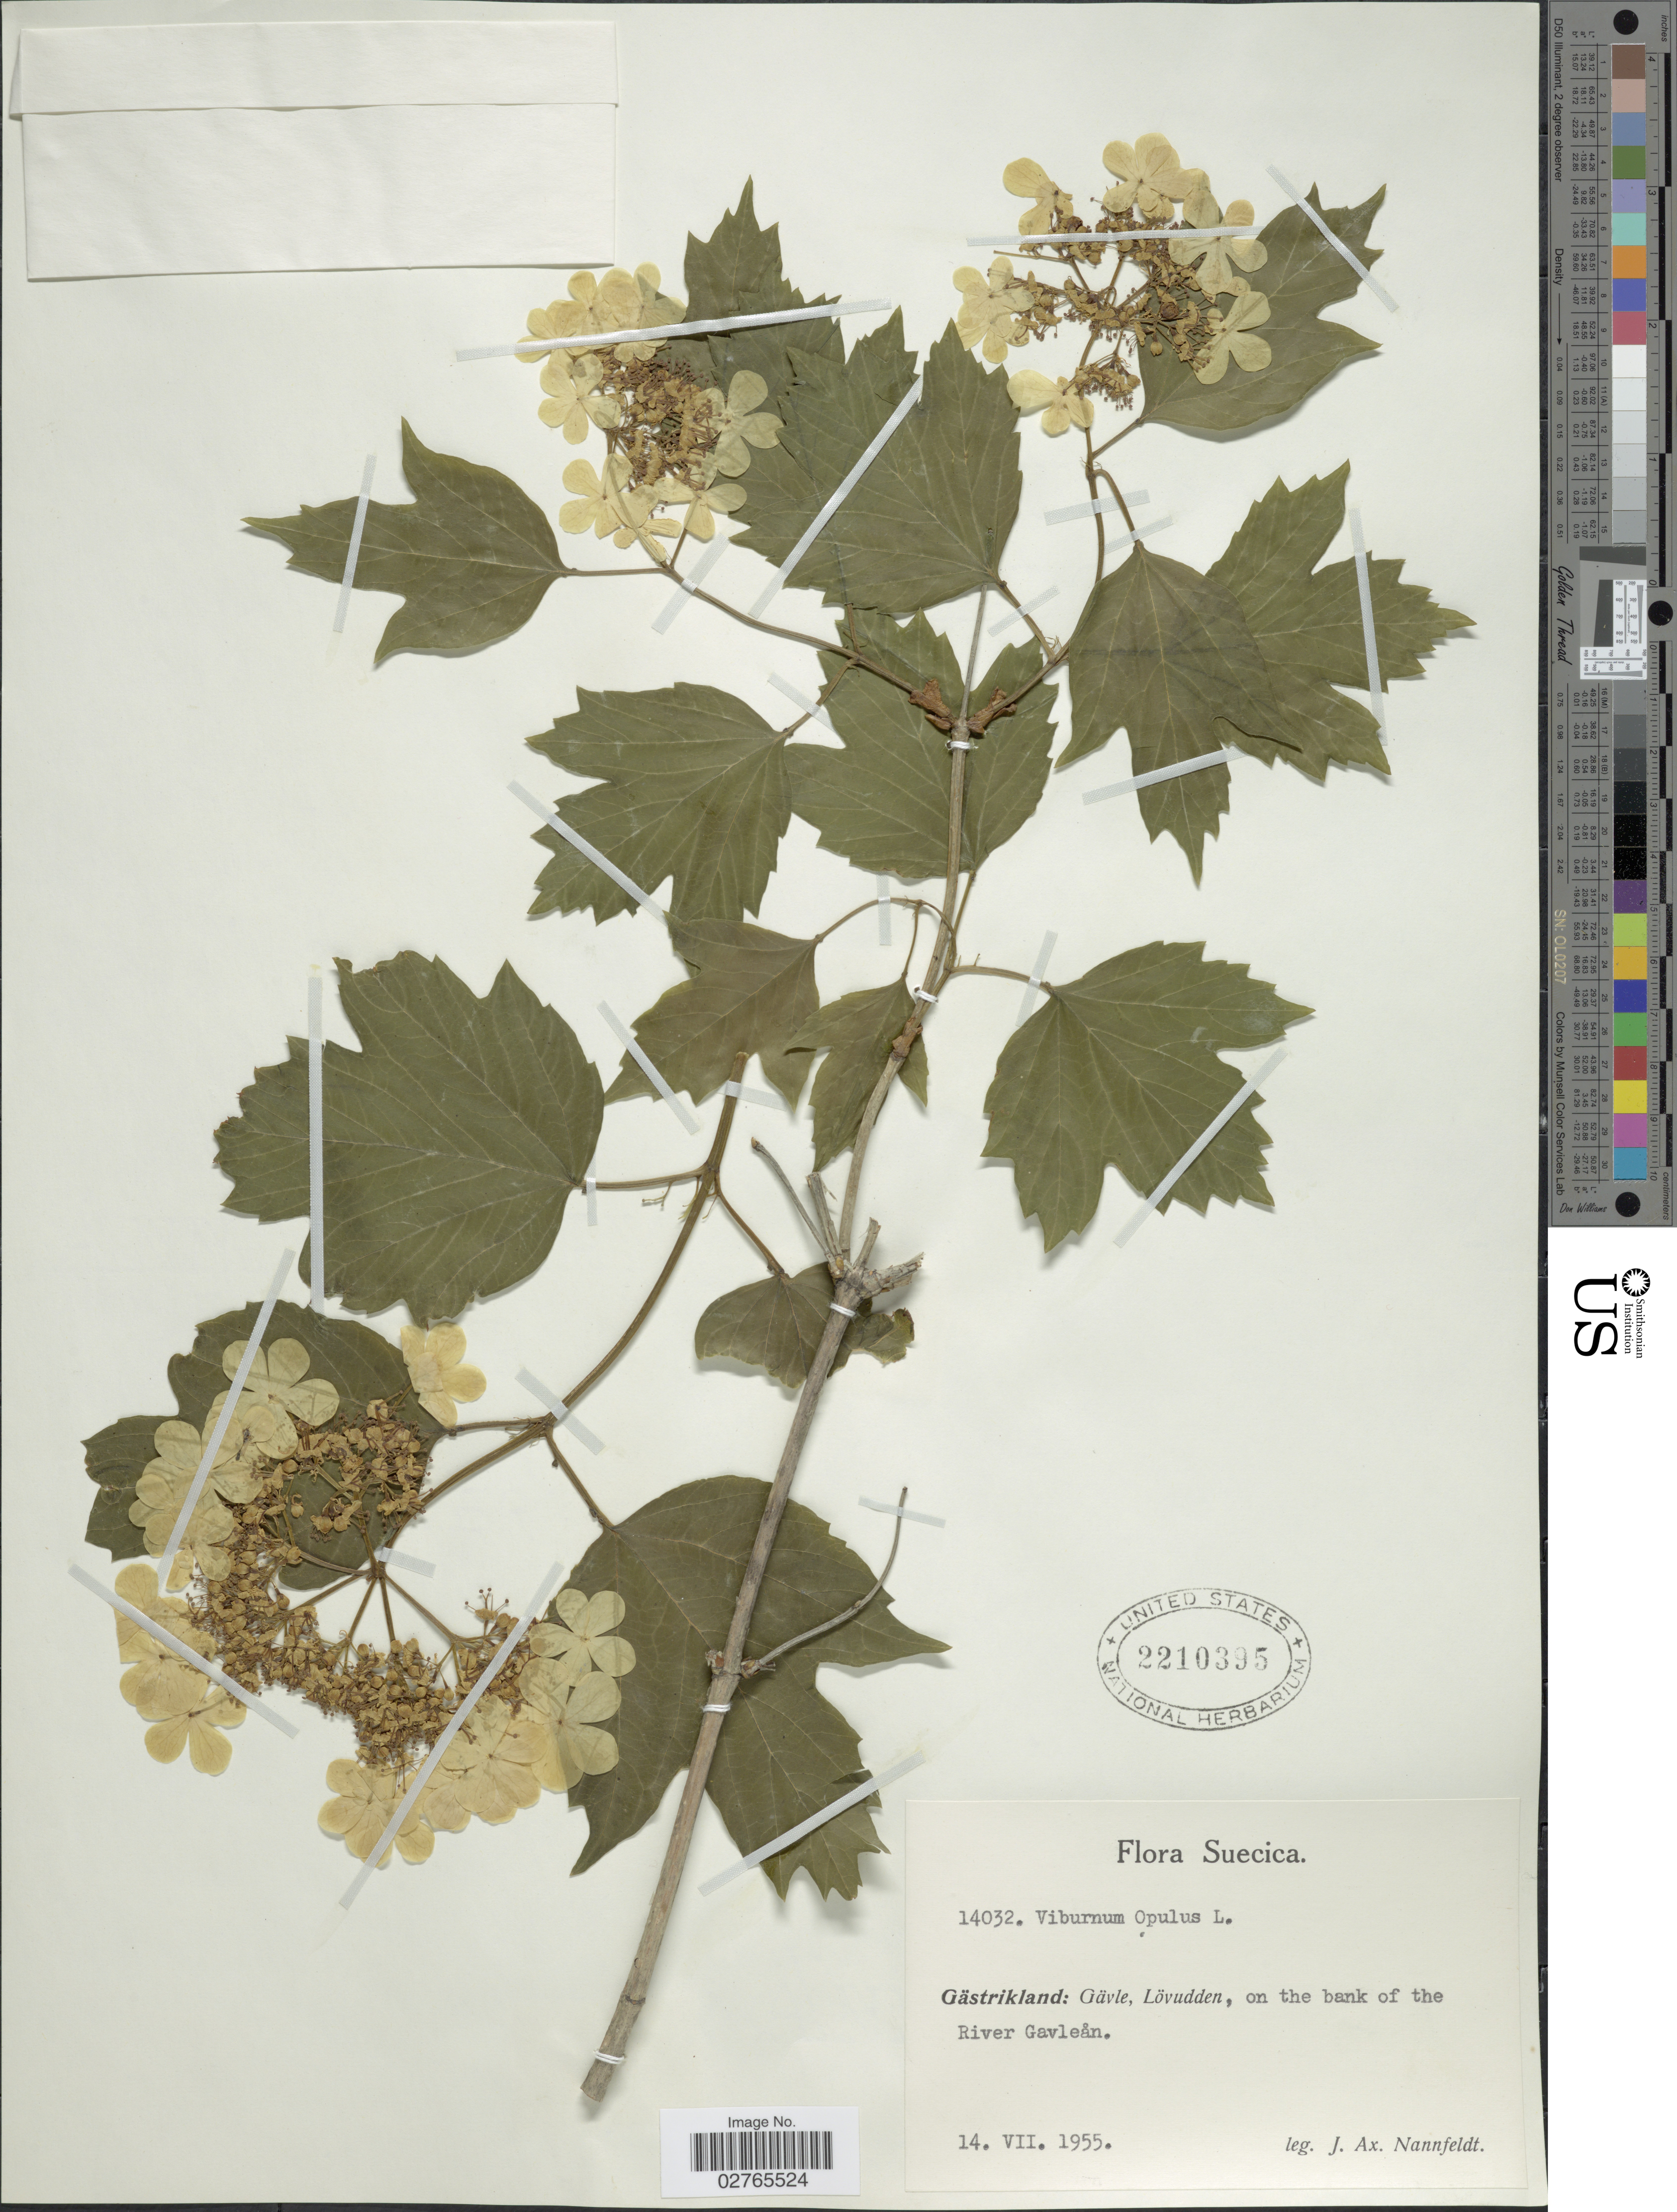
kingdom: Plantae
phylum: Tracheophyta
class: Magnoliopsida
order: Dipsacales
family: Viburnaceae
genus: Viburnum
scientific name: Viburnum opulus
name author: L.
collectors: J. Nannfeldt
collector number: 14032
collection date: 1955-07-14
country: Sweden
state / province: Gavleborg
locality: Suecica. Gästrikland: Gävle, Lövudden, on the bank of River Gavleån.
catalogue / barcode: US 2210395